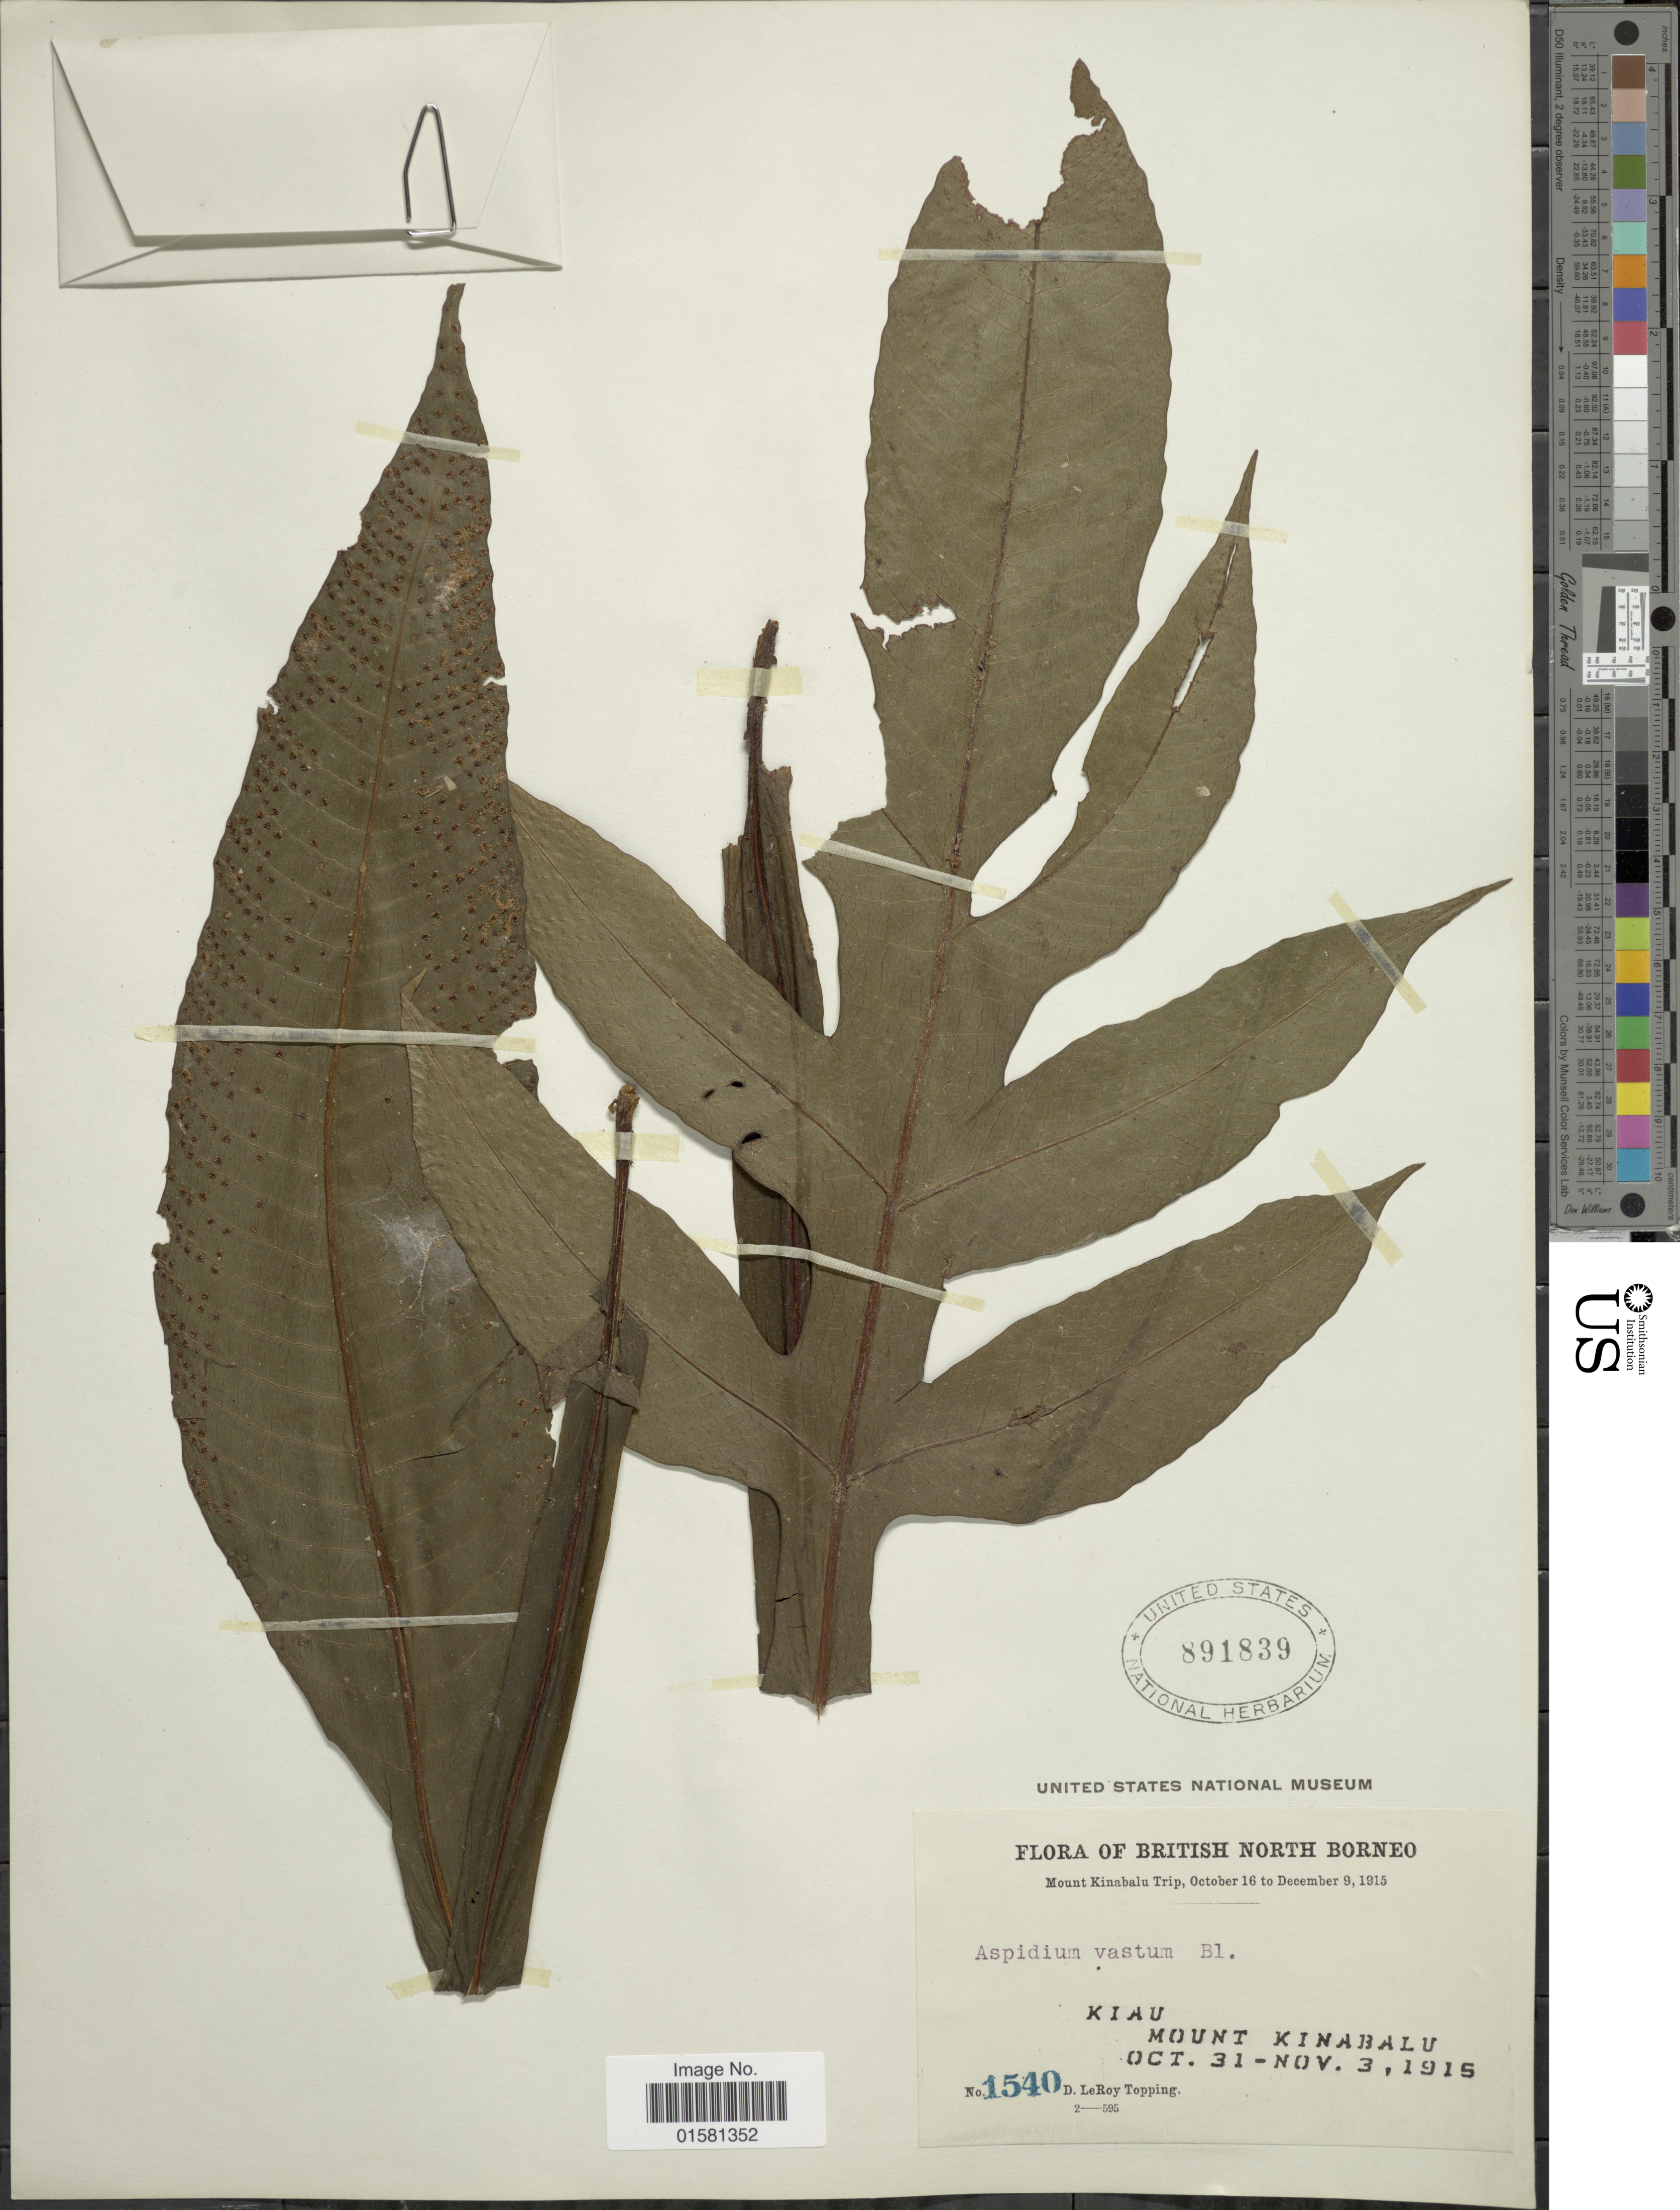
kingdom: Plantae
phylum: Tracheophyta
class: Polypodiopsida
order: Polypodiales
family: Tectariaceae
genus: Tectaria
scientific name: Tectaria vasta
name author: (Bedd.) Copel.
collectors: D. L. Topping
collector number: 1540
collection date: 1915-10-31/1915-11-03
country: Malaysia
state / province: Sabah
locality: British North Borneo, Kiau, Mount Kinabalu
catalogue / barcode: US 891839